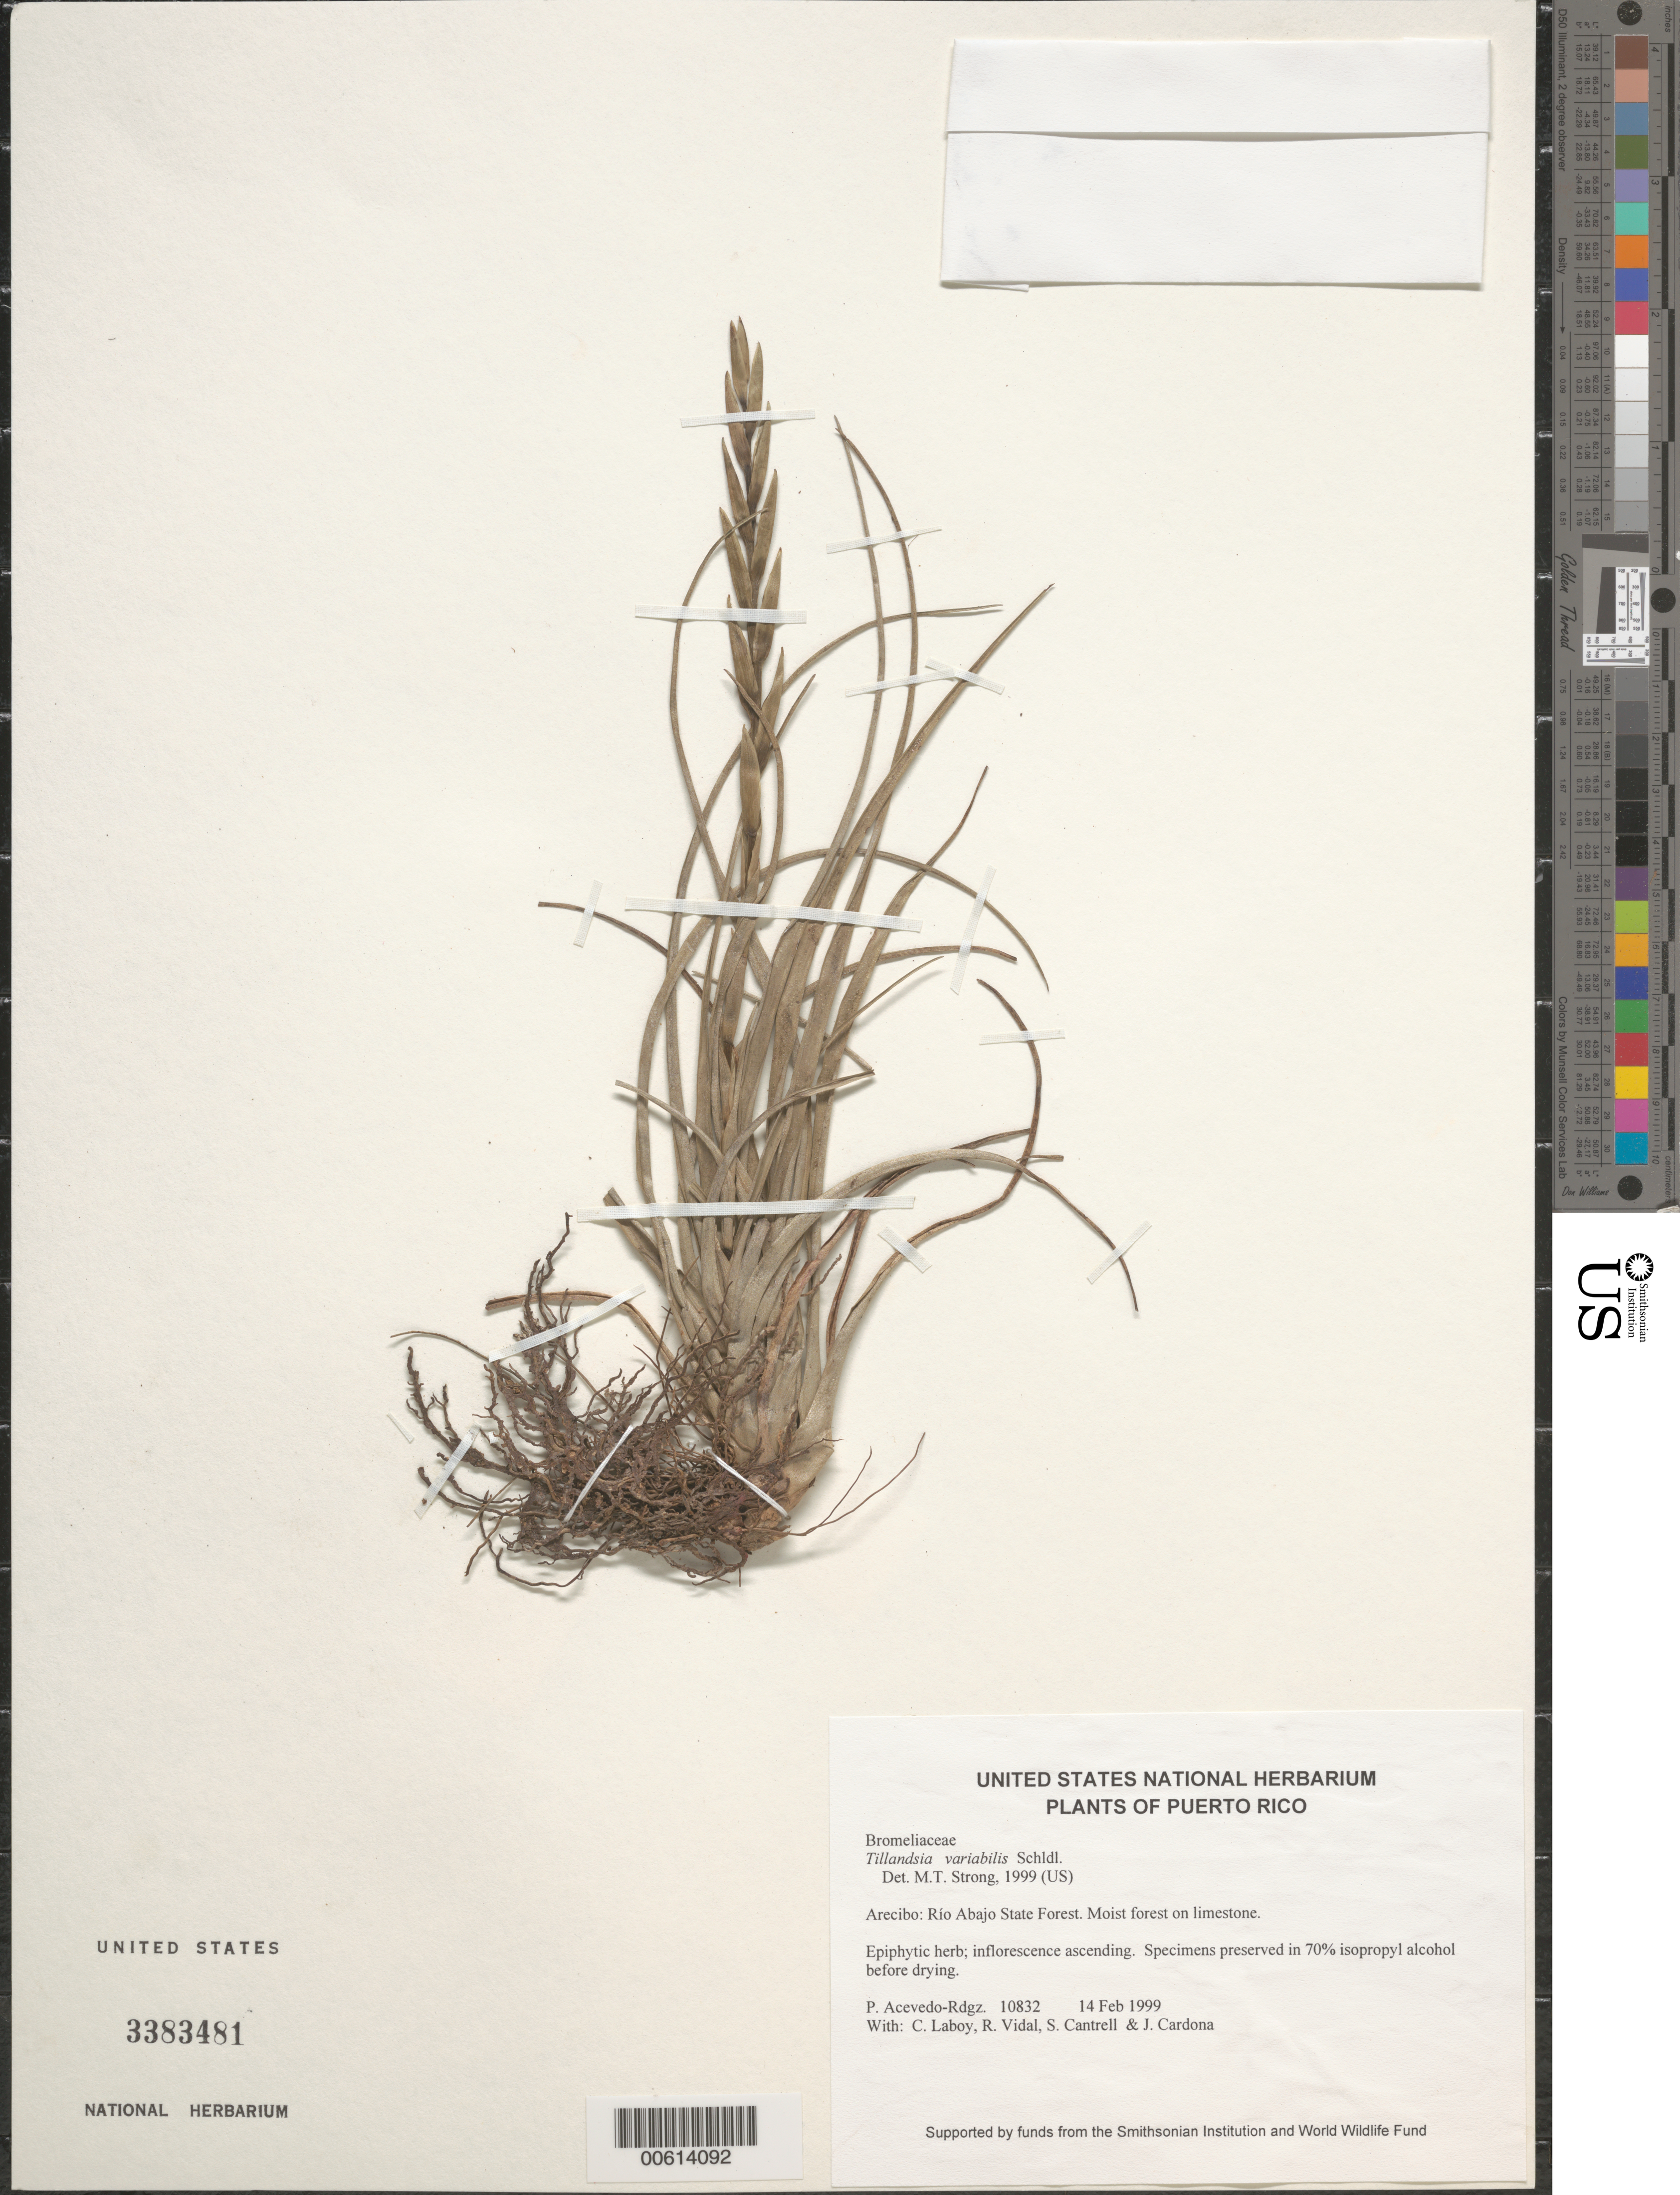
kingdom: Plantae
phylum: Tracheophyta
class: Liliopsida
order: Poales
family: Bromeliaceae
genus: Tillandsia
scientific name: Tillandsia variabilis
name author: Schltdl.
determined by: Strong, M. T., (US), Smithsonian Institution - National Museum of Natural History (UNITED STATES)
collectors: P. Acevedo-Rodr., C. Laboy, R. Vidal, S. Cantrell & J. Cardona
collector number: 10832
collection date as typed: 14 Feb 1999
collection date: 1999-02-14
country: Puerto Rico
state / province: Arecibo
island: Puerto Rico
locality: Arecibo; Río Abajo State Forest.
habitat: Moist forest on limestone.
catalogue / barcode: US 3383481